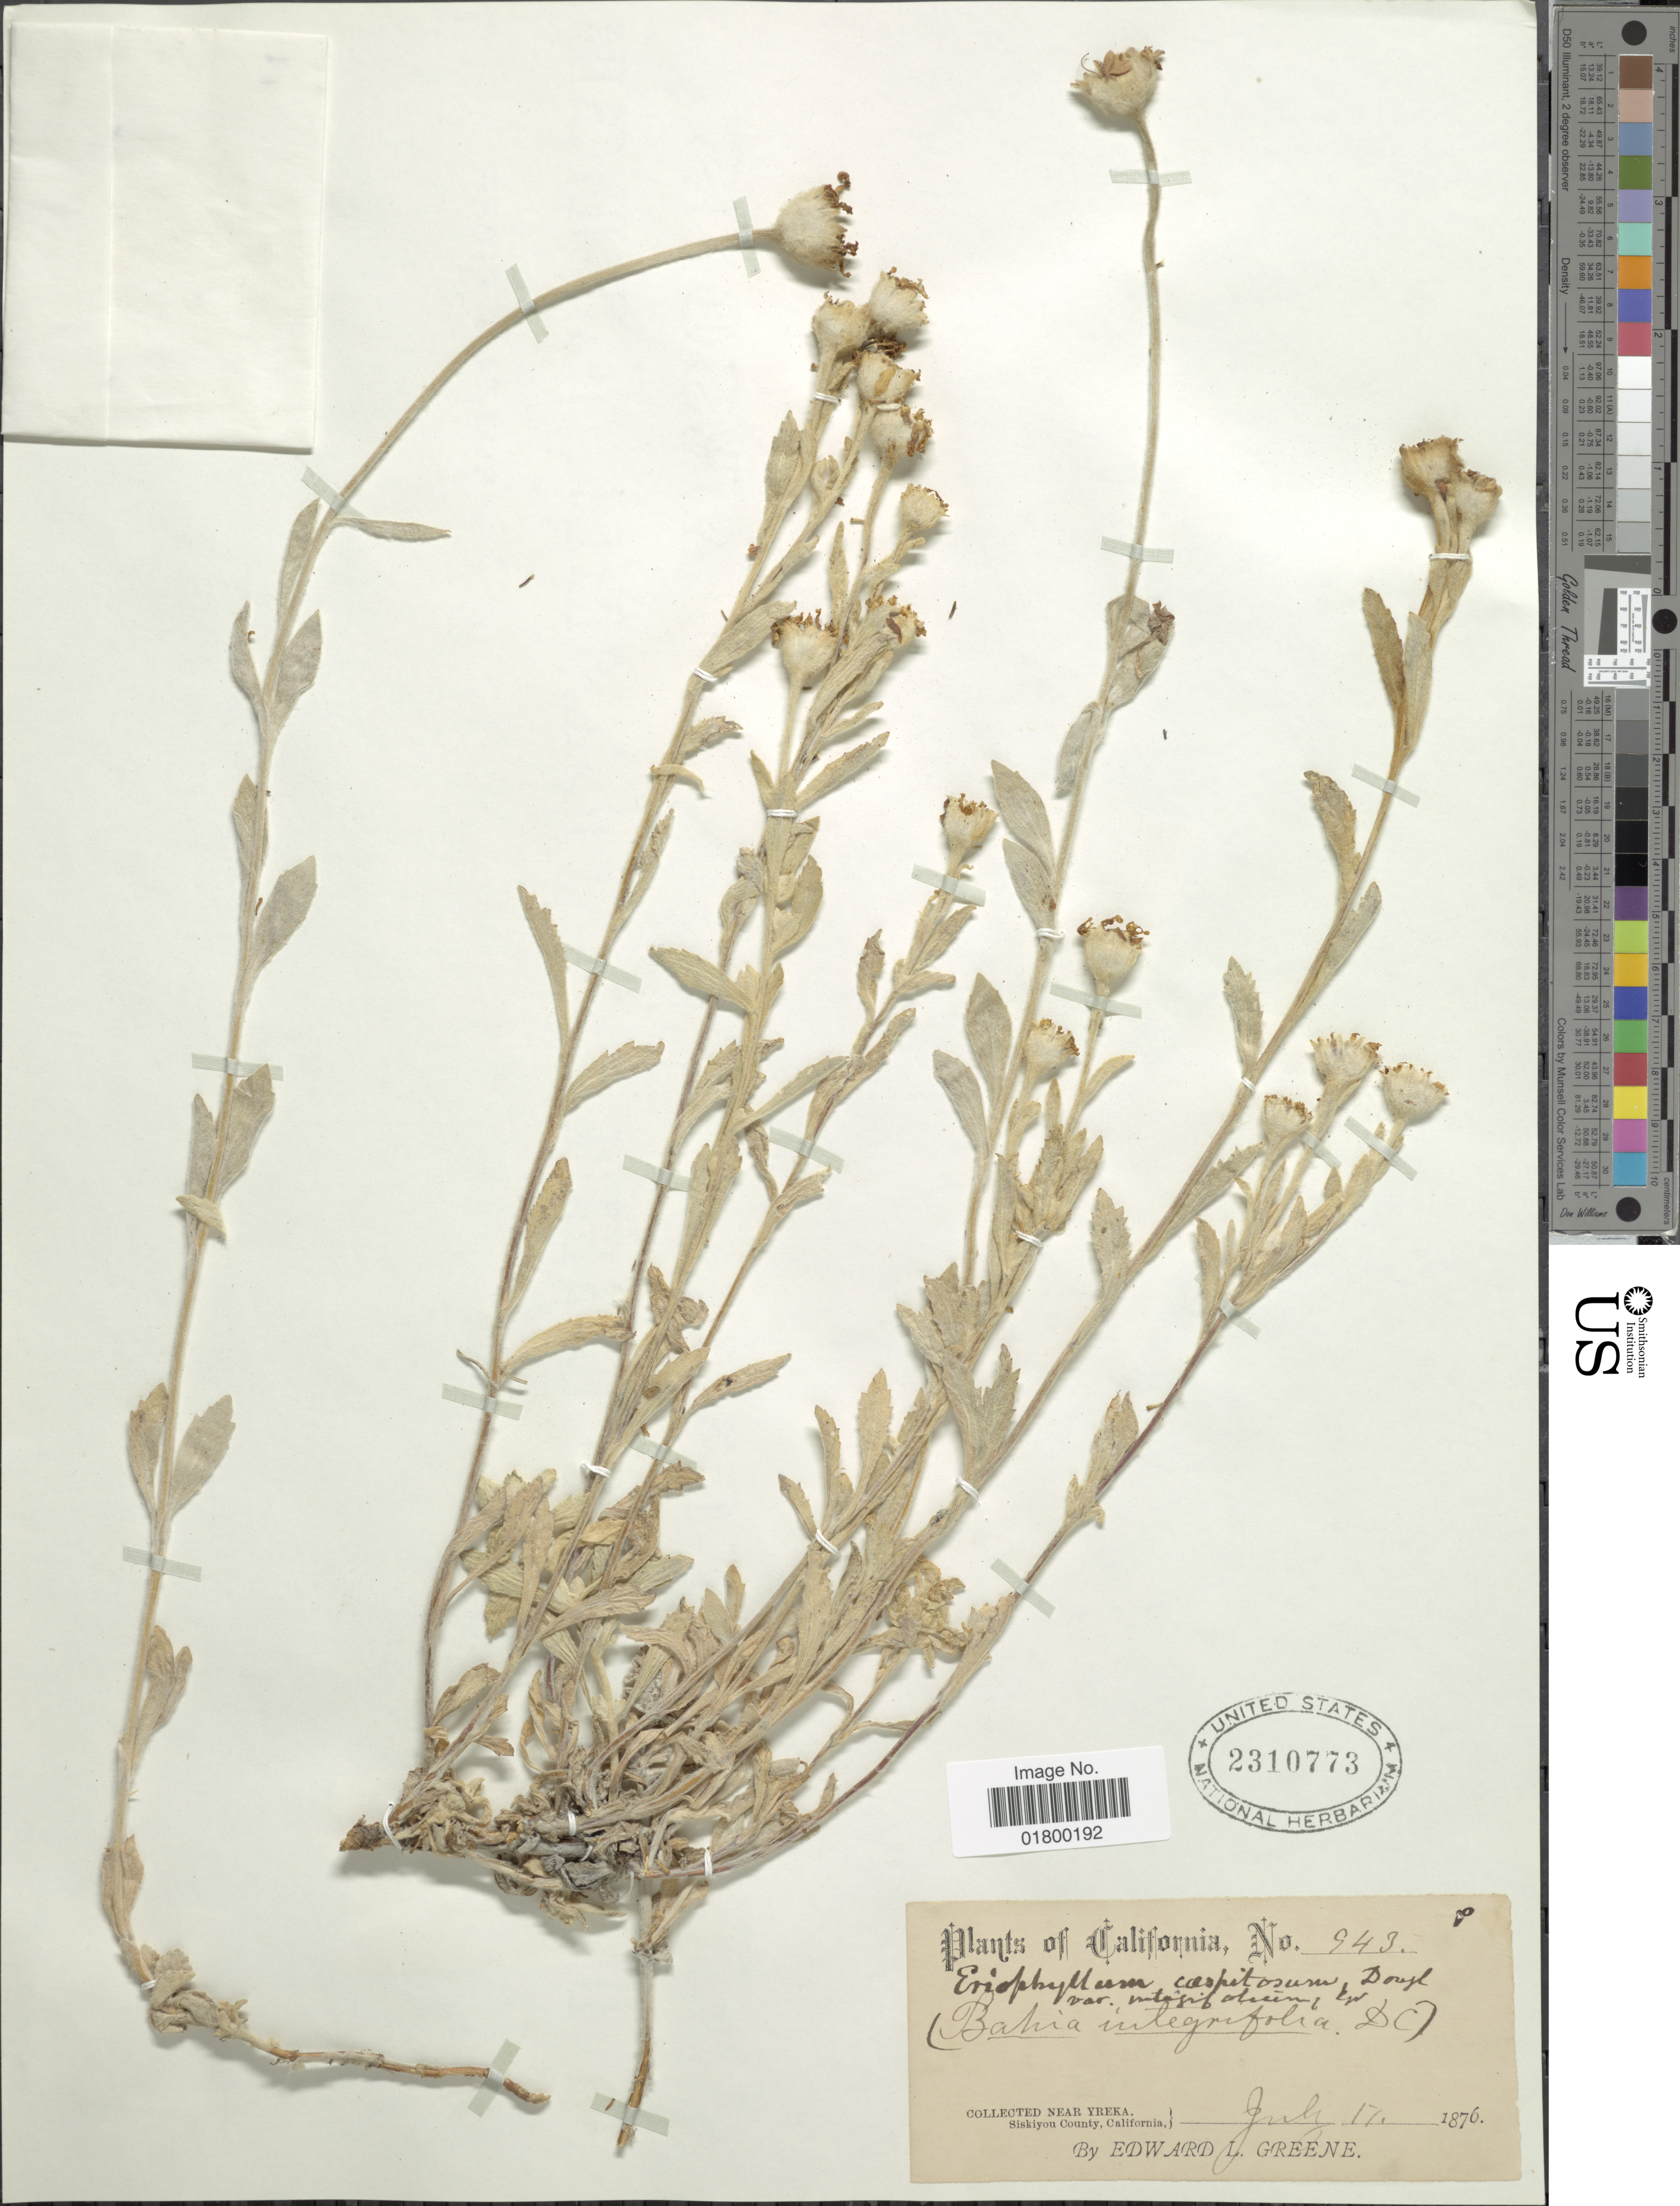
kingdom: Plantae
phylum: Tracheophyta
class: Magnoliopsida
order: Asterales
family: Asteraceae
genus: Eriophyllum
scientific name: Eriophyllum lanatum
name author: (Pursh) J. Forbes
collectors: E. L. Greene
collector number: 943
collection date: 1876-07-17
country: United States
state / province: California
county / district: Siskiyou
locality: Near Yreka, Siskiyou County, California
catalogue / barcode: US 2310773